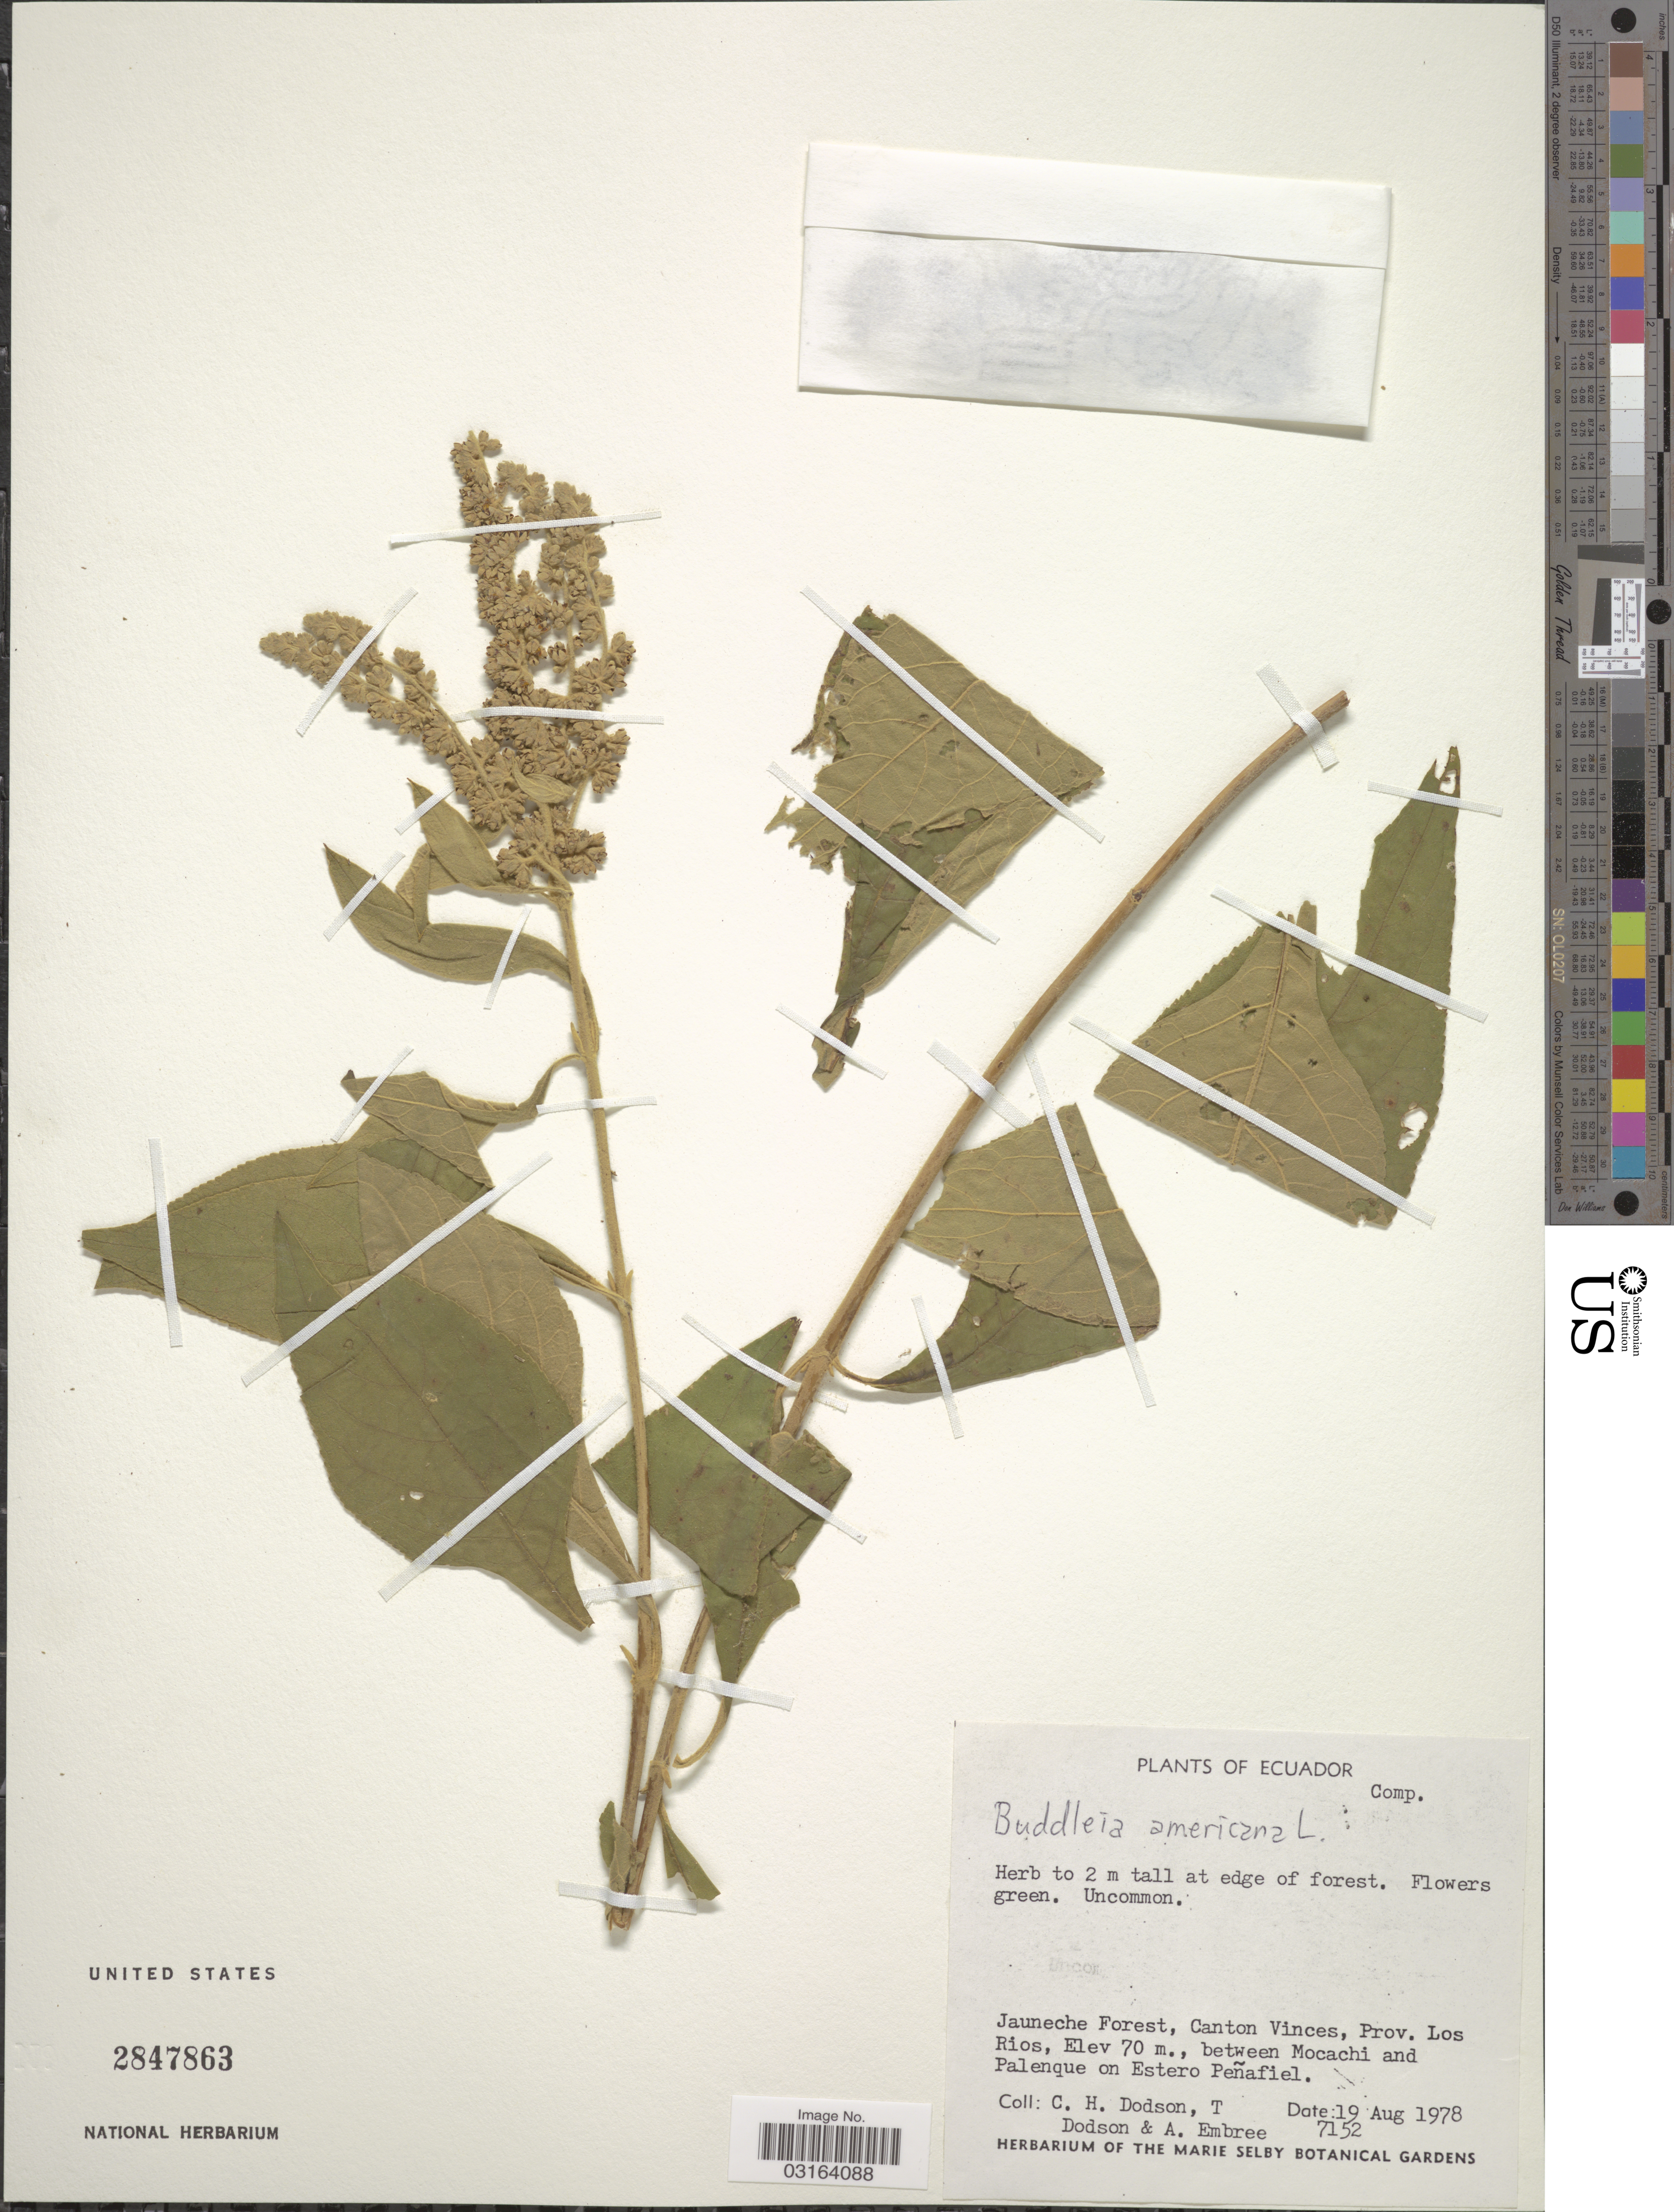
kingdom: Plantae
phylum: Tracheophyta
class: Magnoliopsida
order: Lamiales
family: Scrophulariaceae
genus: Buddleja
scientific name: Buddleja americana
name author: L.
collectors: C. H. Dodson, T. Dodson & A. Embree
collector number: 7152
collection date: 1978-08-19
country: Ecuador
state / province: Los Ríos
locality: Jauneche Forest, Canton Vinces, between Mocachi and Palenque on Estero Peñafiel.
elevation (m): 70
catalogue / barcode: US 2847863